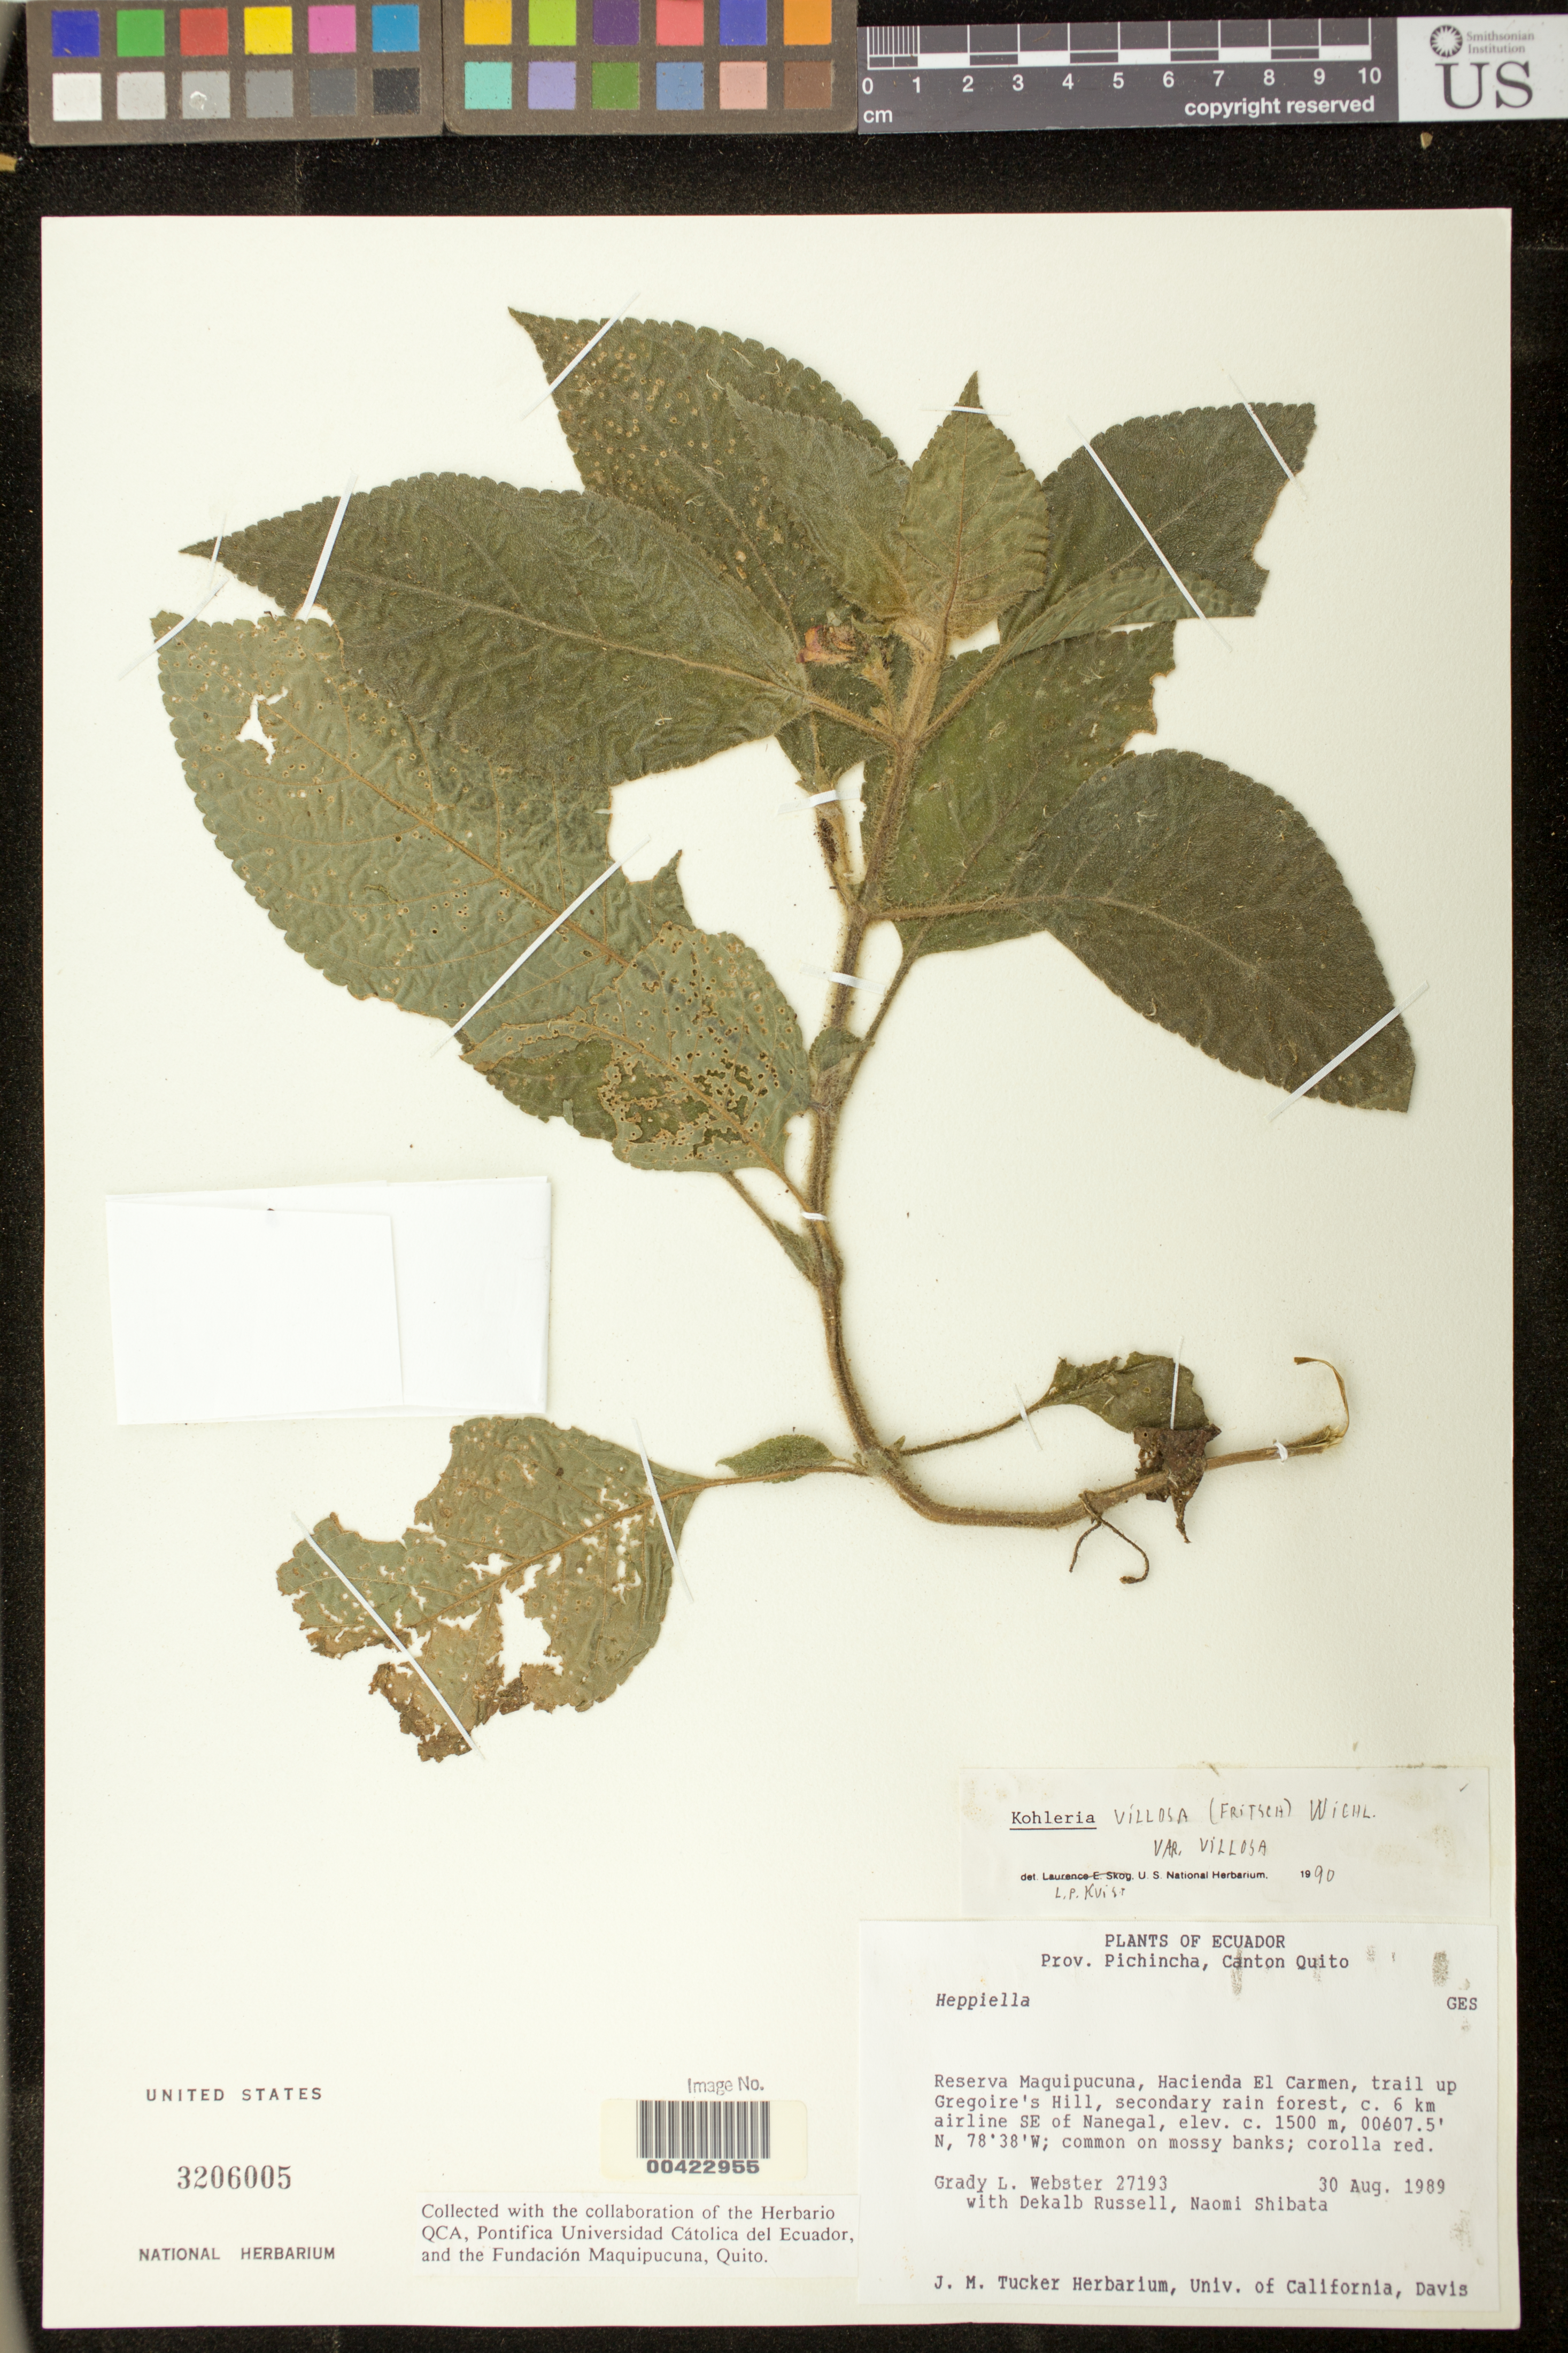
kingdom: Plantae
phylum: Tracheophyta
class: Magnoliopsida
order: Lamiales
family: Gesneriaceae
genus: Kohleria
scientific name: Kohleria villosa var. villosa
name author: (Fritsch) Wiehler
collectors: G. L. Webster, D. Russell & N. Shibata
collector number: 27193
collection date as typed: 30 Aug 1989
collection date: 1989-08-30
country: Ecuador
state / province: Pichincha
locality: Canton Quito, Maquipucuna Reserve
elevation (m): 1500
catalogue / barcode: US 3206005